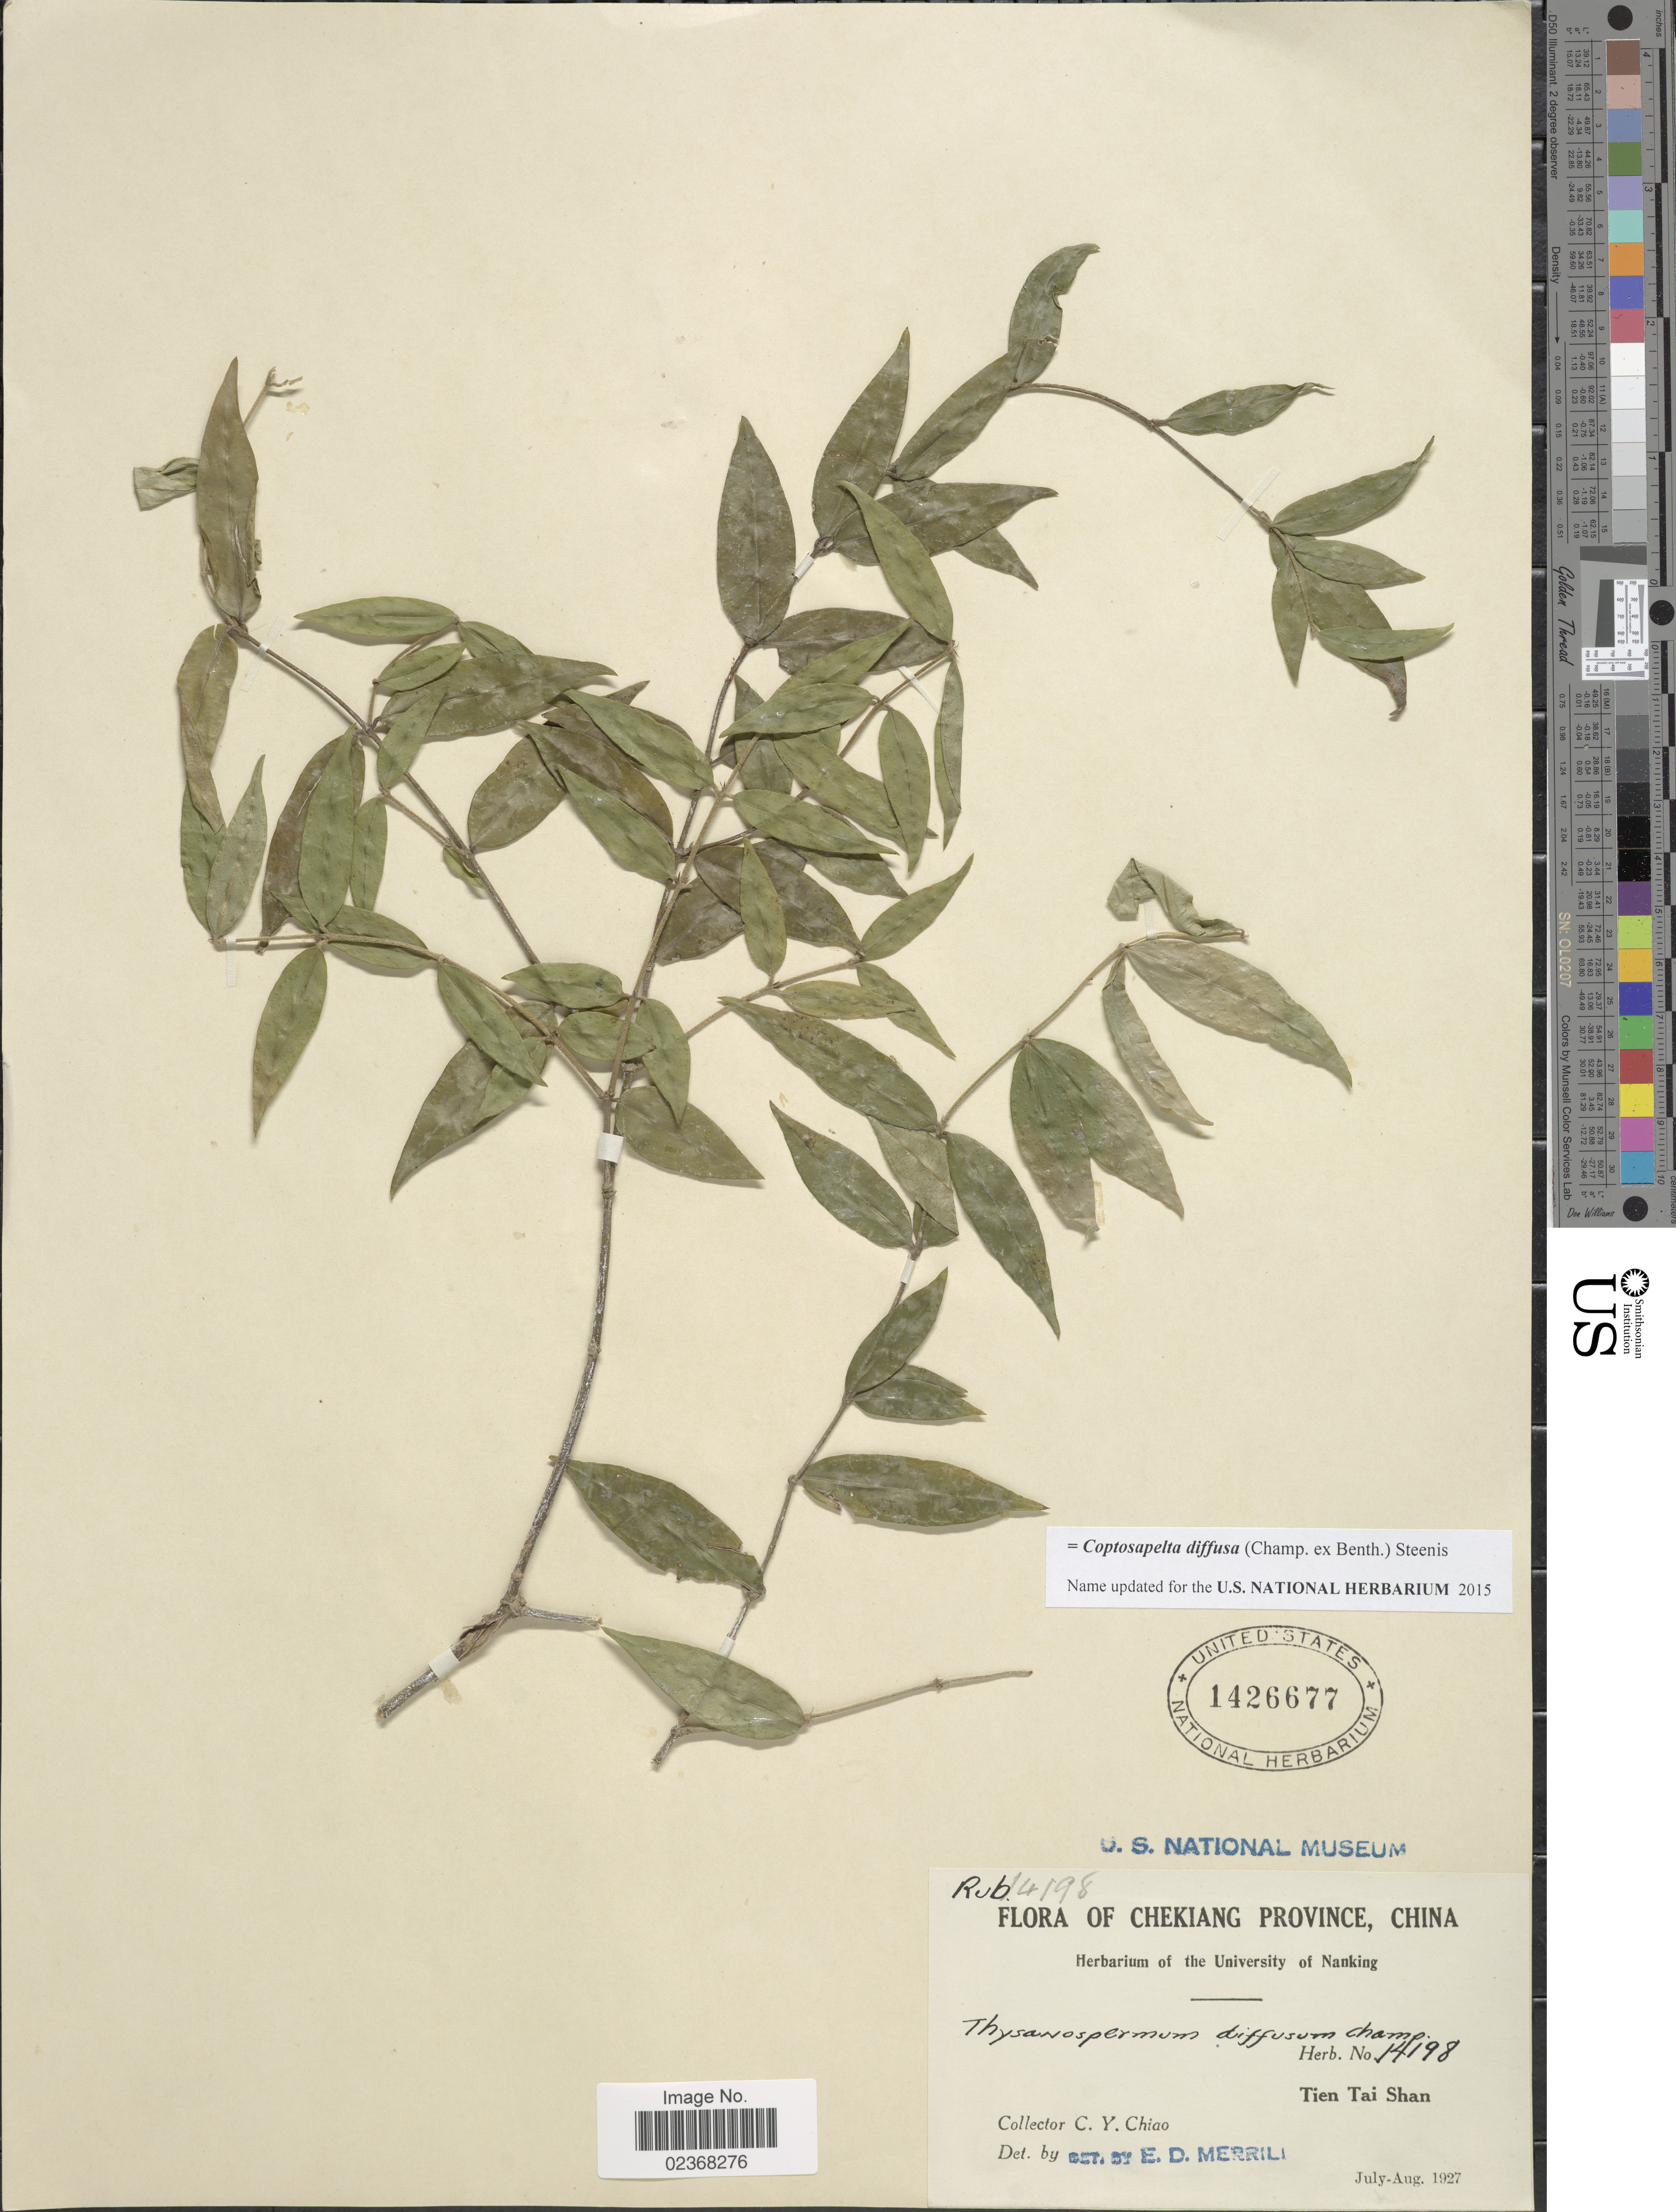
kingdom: Plantae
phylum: Tracheophyta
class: Magnoliopsida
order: Gentianales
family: Rubiaceae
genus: Coptosapelta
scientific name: Coptosapelta diffusa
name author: (Champ. ex Benth.) Steenis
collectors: C. Y. Chiao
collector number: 14198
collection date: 1927-07/1927-08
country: China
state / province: Zhejiang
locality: Chekiang Province, China, Tien Tai Shan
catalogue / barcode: US 1426677